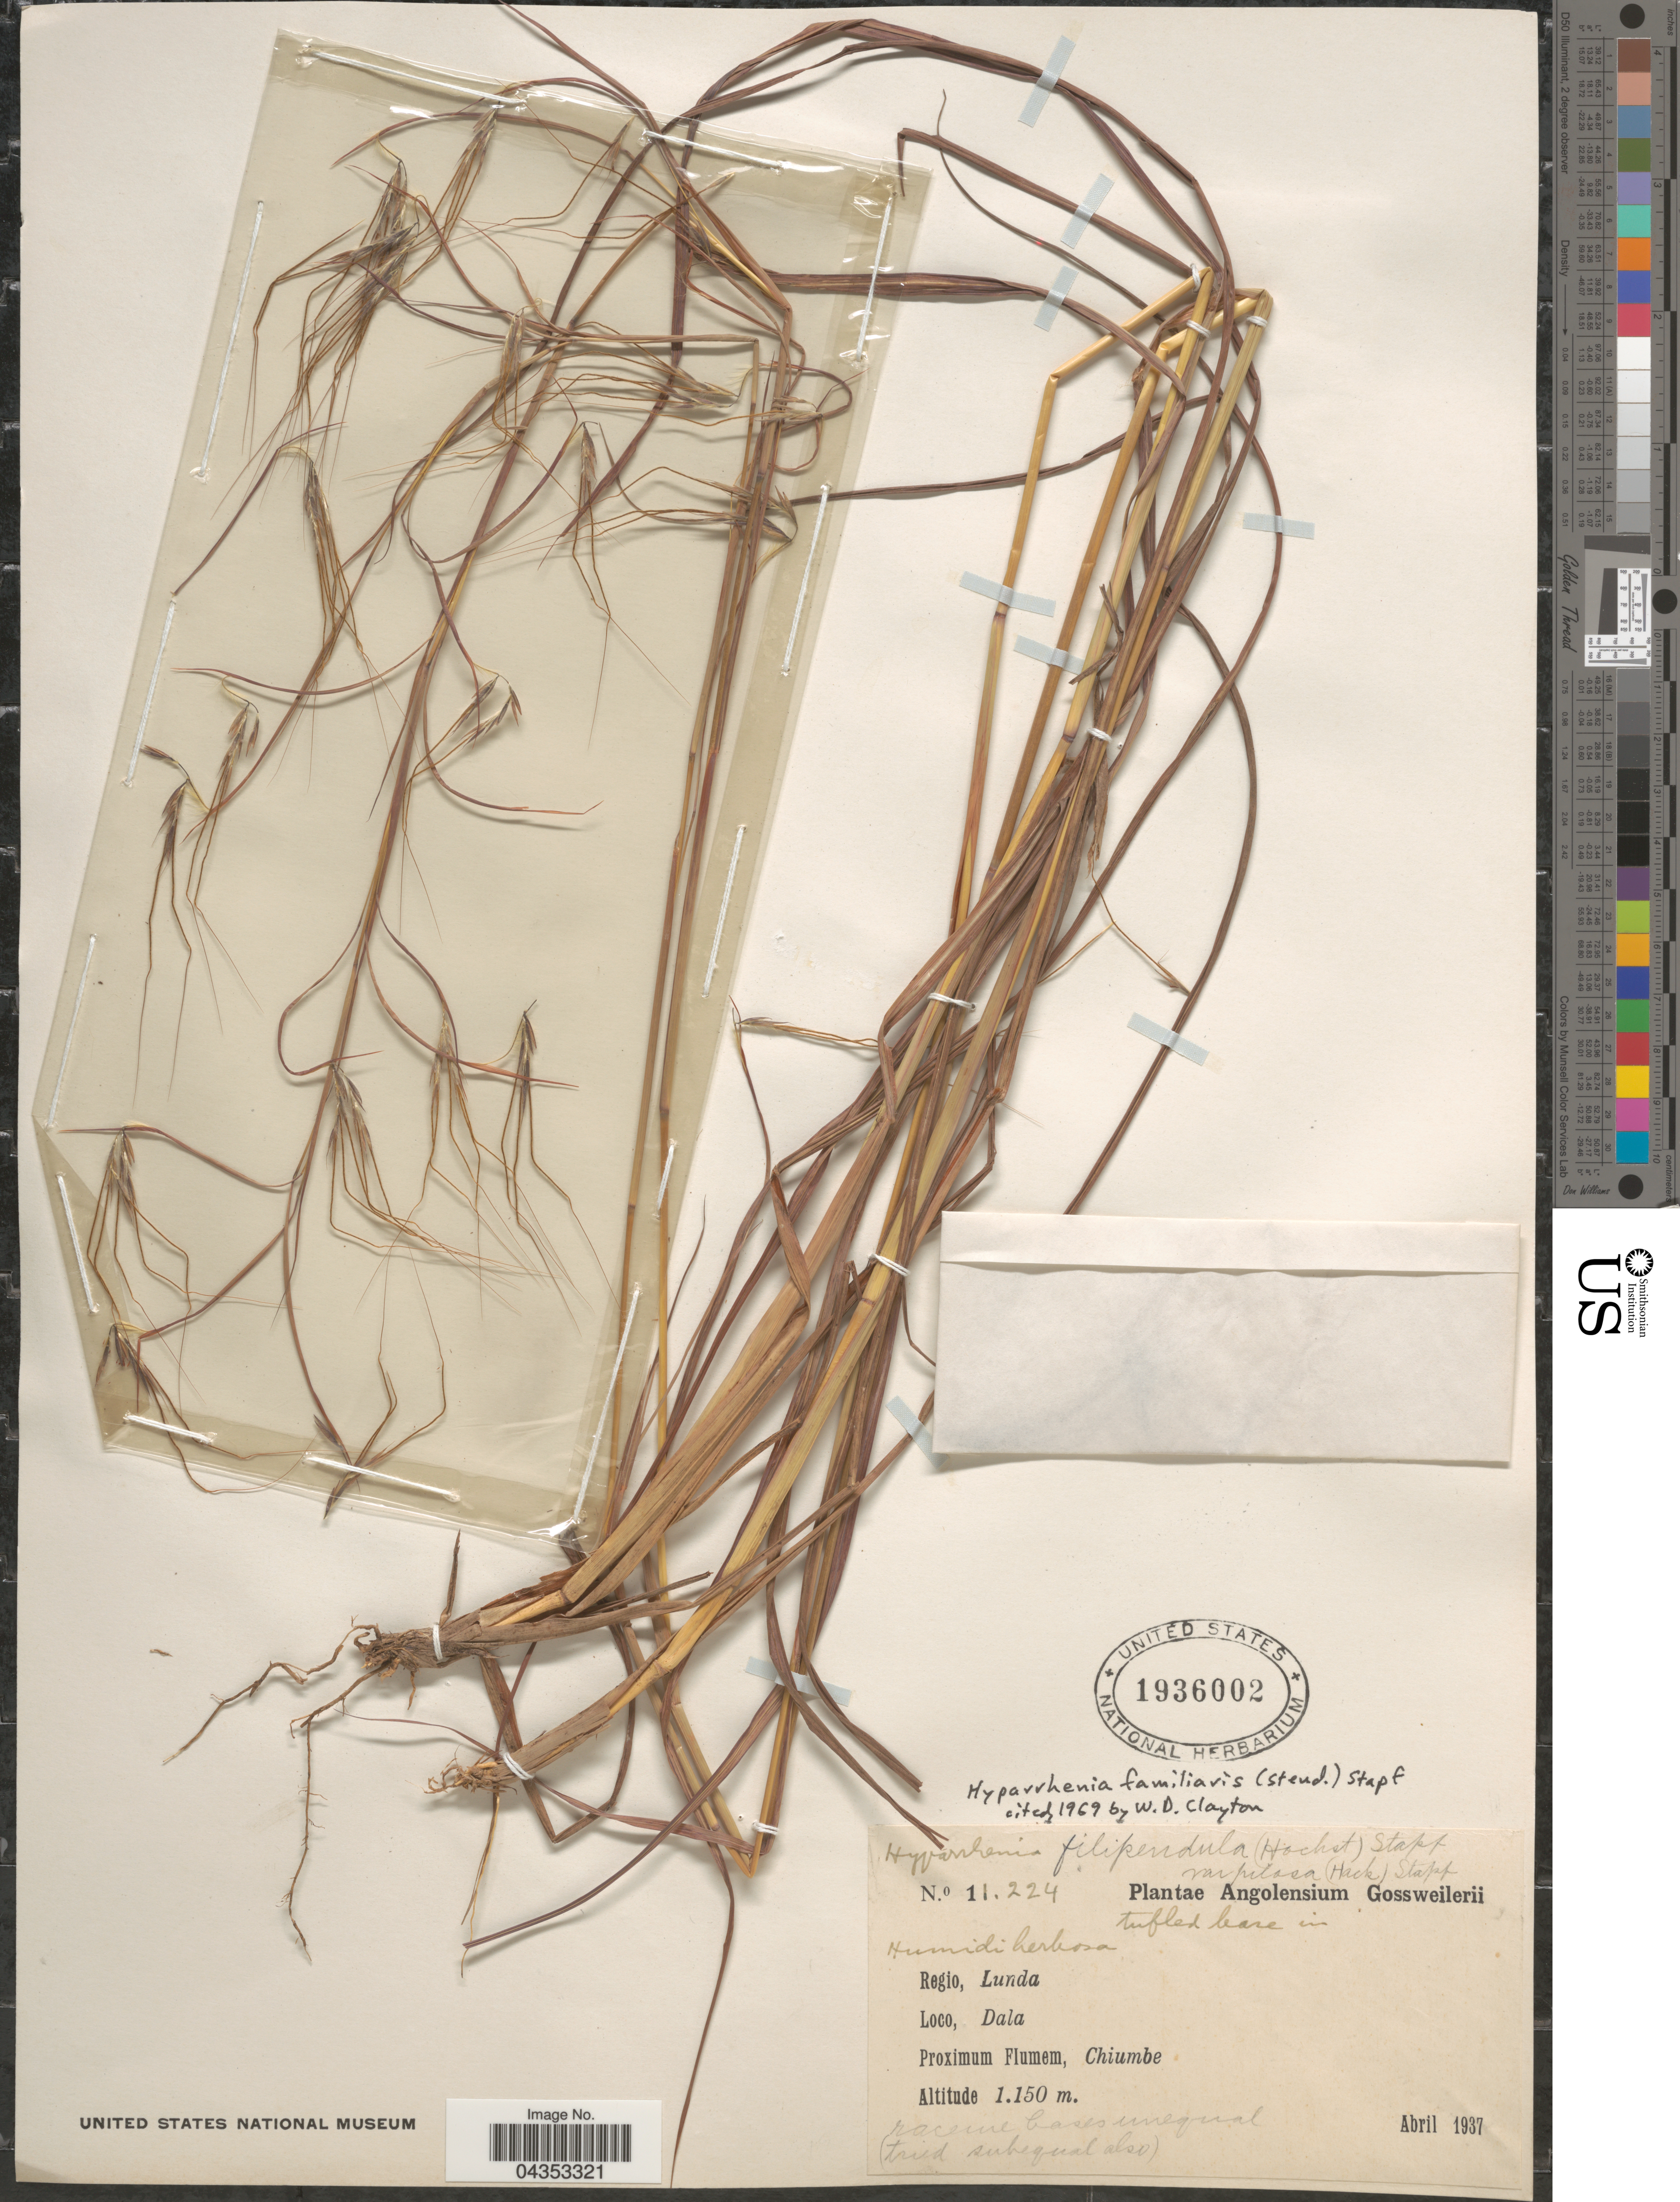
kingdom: Plantae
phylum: Tracheophyta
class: Liliopsida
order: Poales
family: Poaceae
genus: Hyparrhenia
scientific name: Hyparrhenia familiaris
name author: (Steud.) Stapf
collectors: -. Gossweiler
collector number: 11224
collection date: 1937-04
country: Angola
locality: Regio, Lunda. Dala. Proximum Flumem, Chiumbe.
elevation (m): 1150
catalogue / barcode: US 1936002